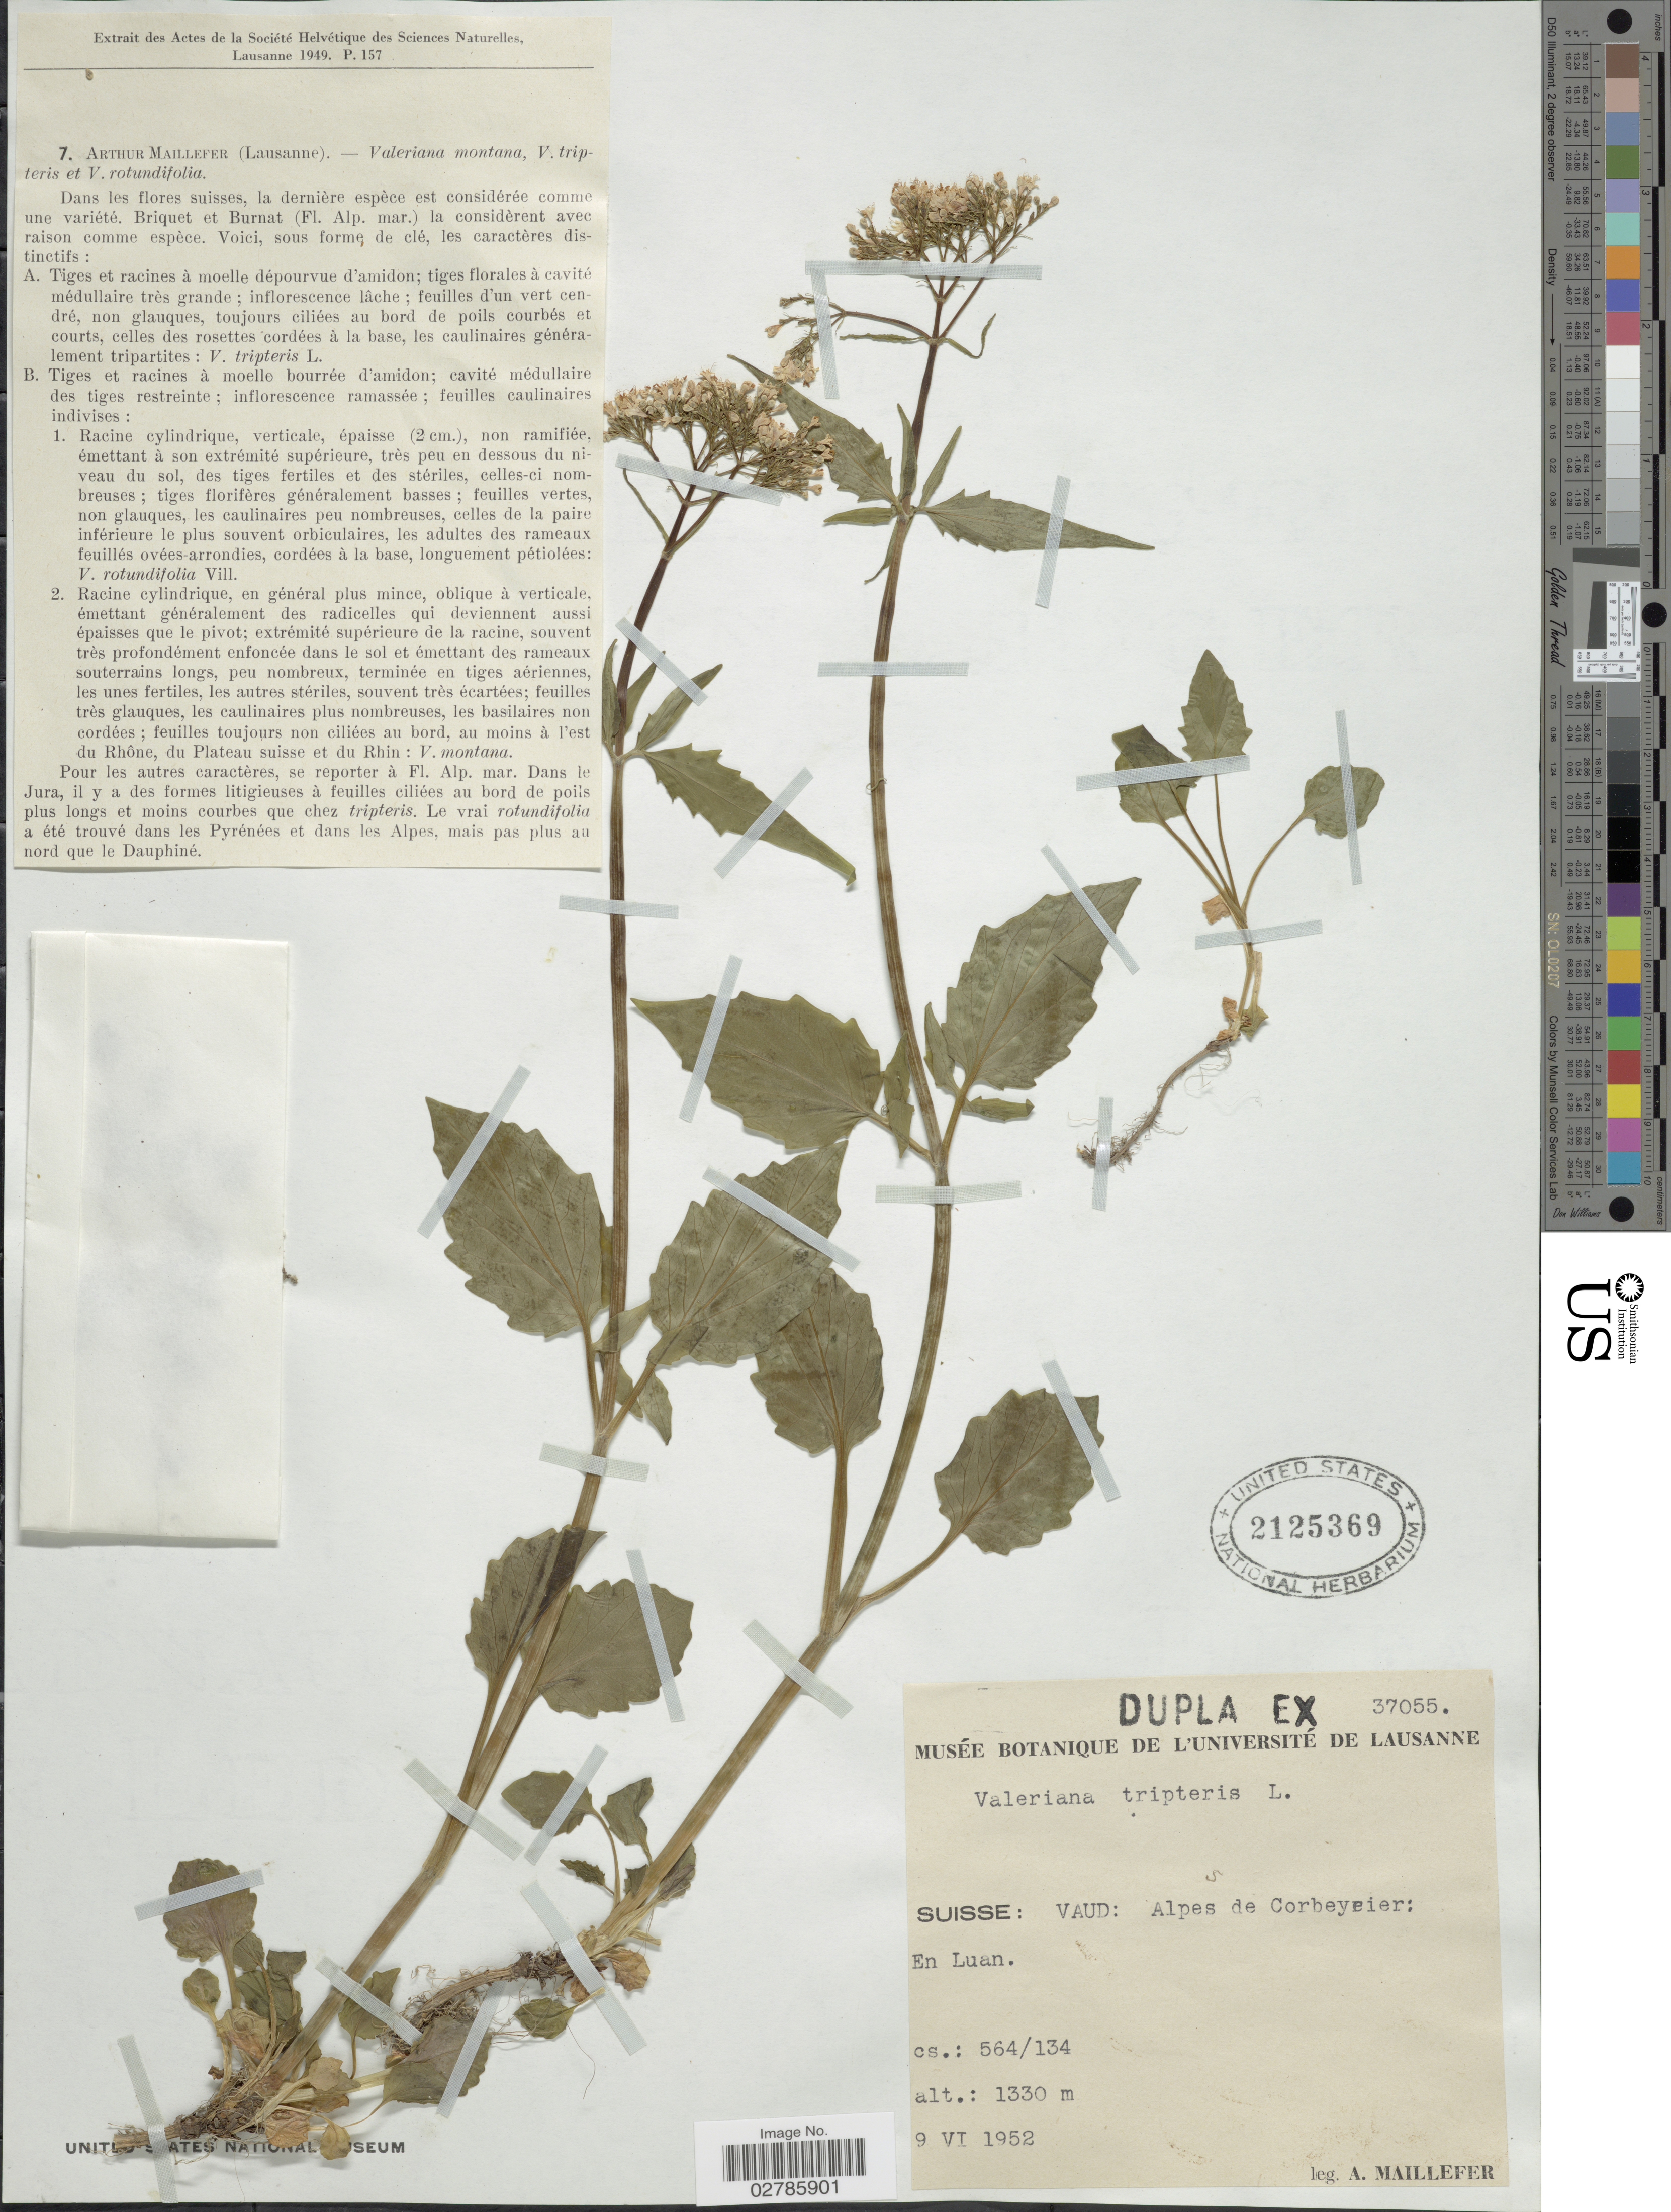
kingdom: Plantae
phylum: Tracheophyta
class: Magnoliopsida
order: Dipsacales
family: Caprifoliaceae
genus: Valeriana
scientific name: Valeriana tripteris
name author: L.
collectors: A. Maillefer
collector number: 37055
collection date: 1952-06-09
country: Switzerland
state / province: Vaud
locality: Suisse: Vaud: Alpes de Corbeycier: En Luan.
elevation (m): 1330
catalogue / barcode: US 2125369